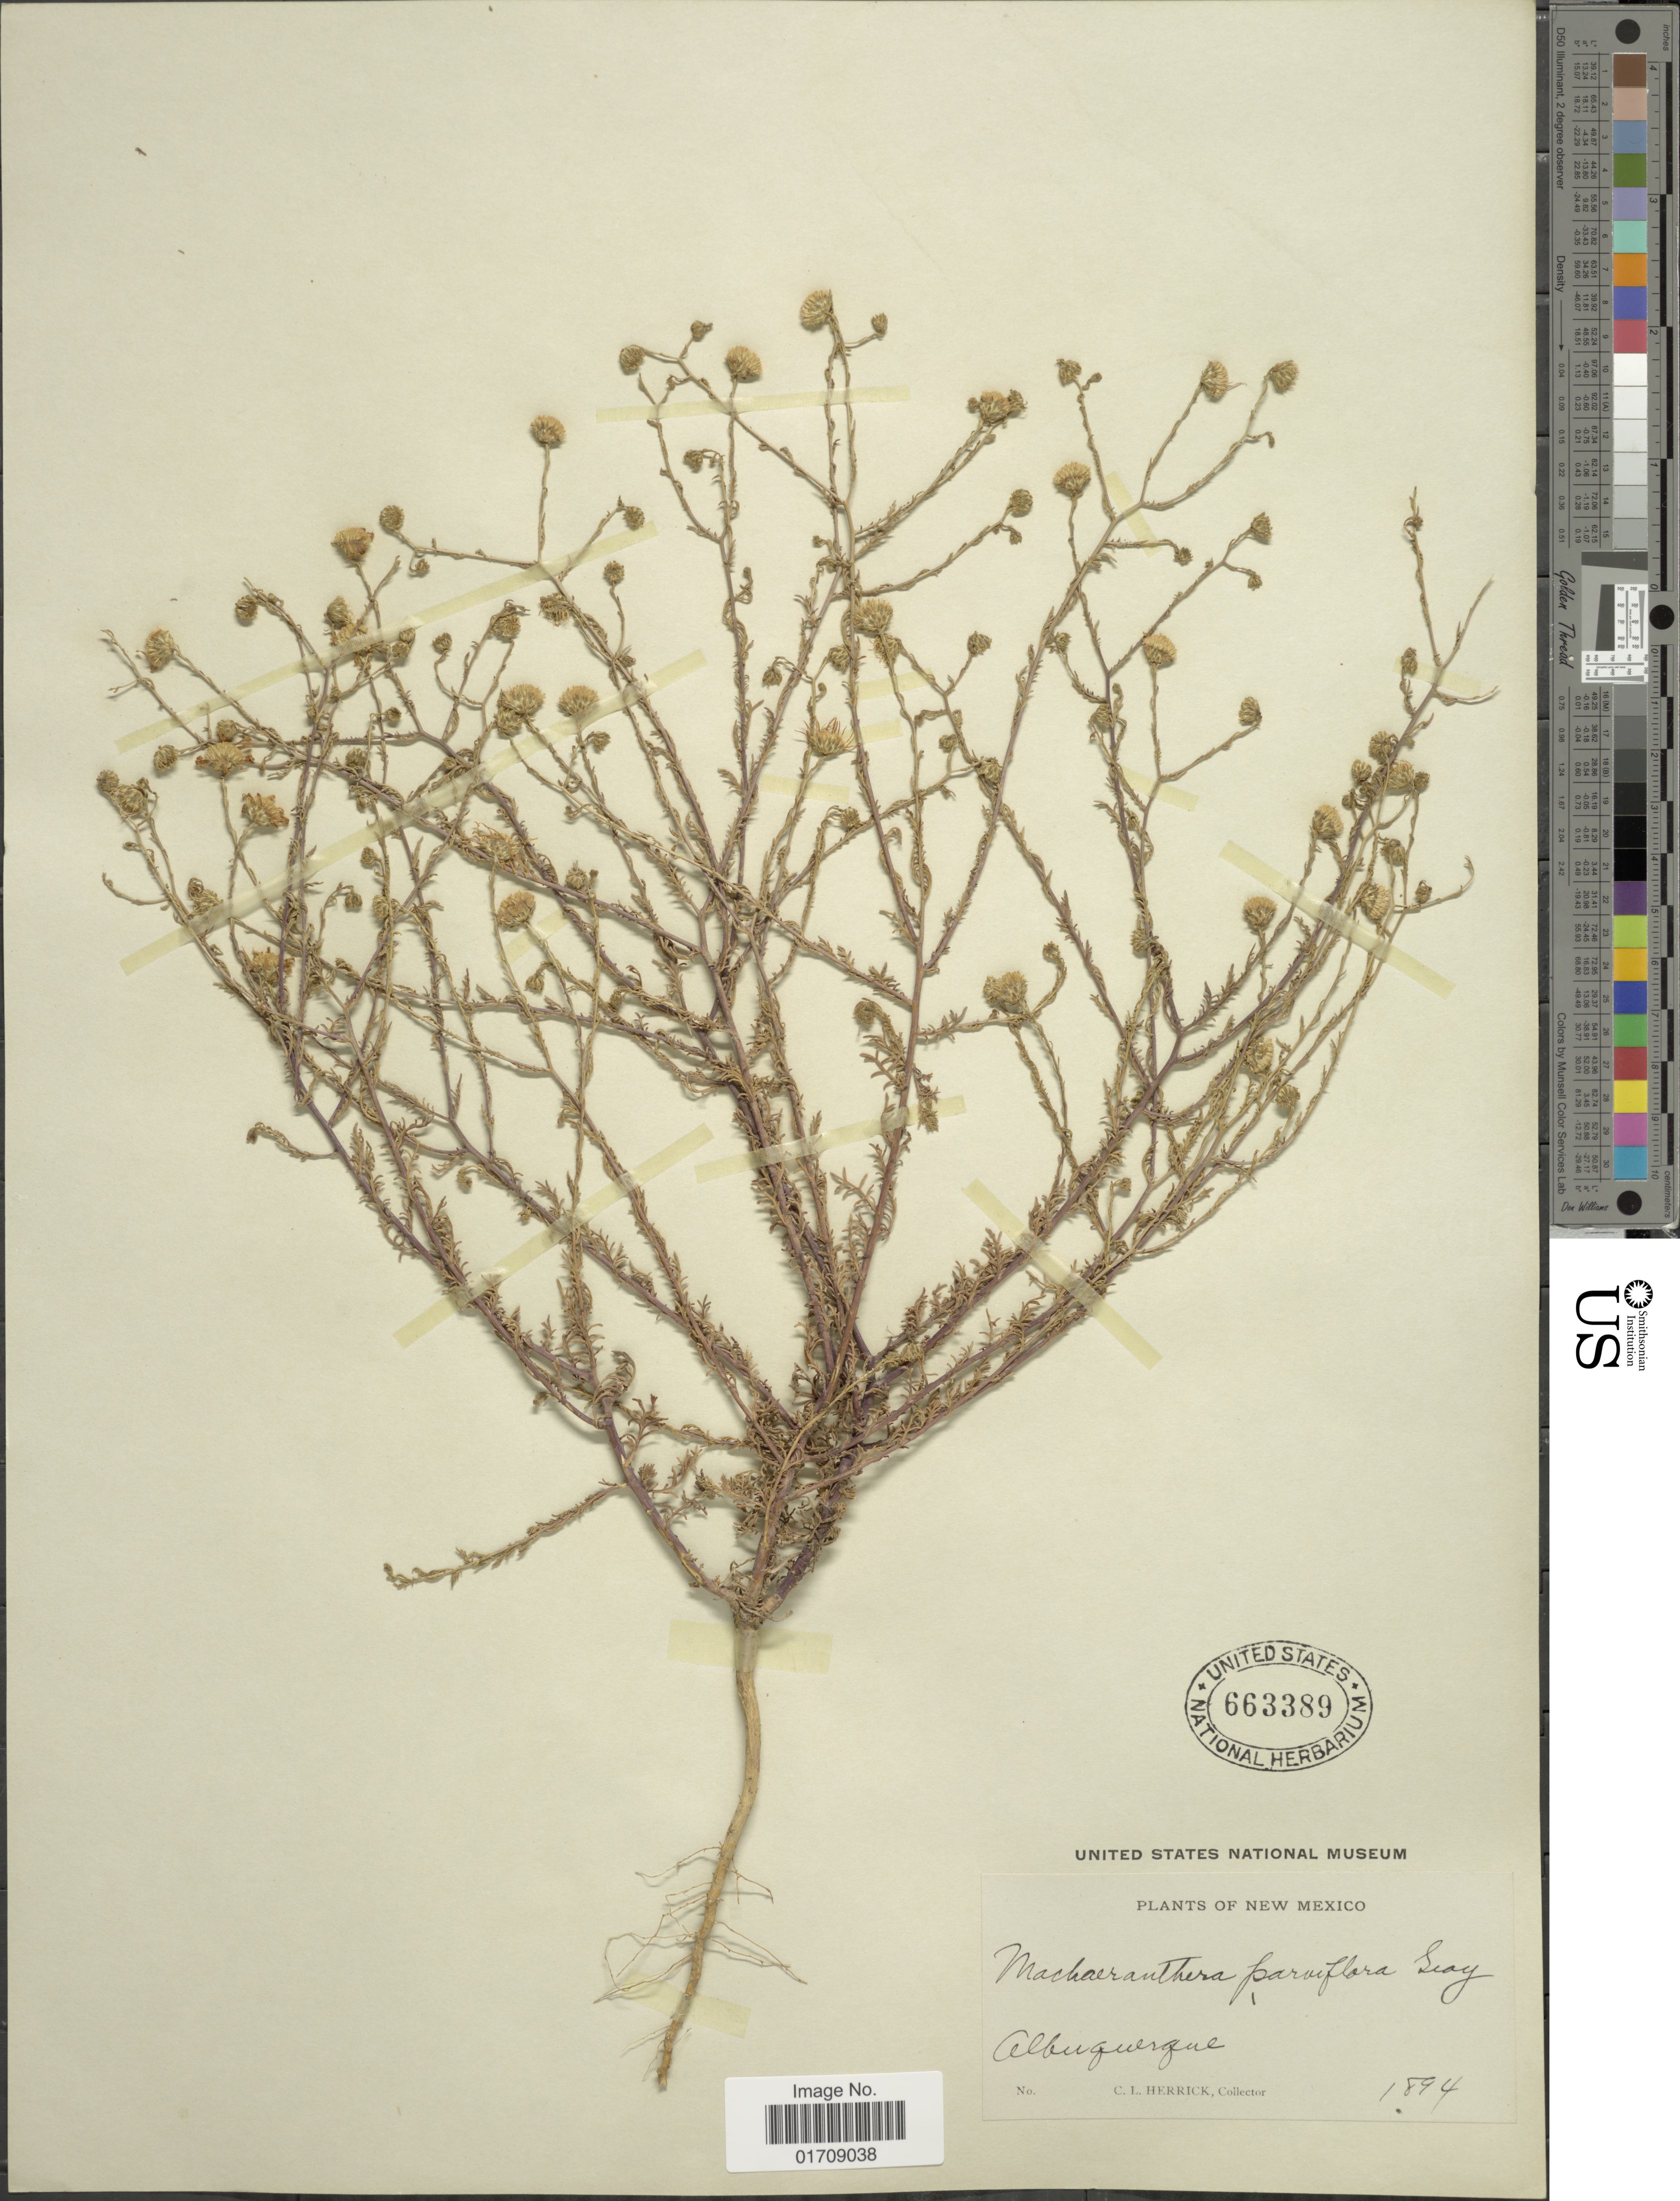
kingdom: Plantae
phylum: Tracheophyta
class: Magnoliopsida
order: Asterales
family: Asteraceae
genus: Machaeranthera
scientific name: Machaeranthera parviflora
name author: A. Gray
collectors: C. Herrick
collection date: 1894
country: United States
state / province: New Mexico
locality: Albuquerque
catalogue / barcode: US 663389